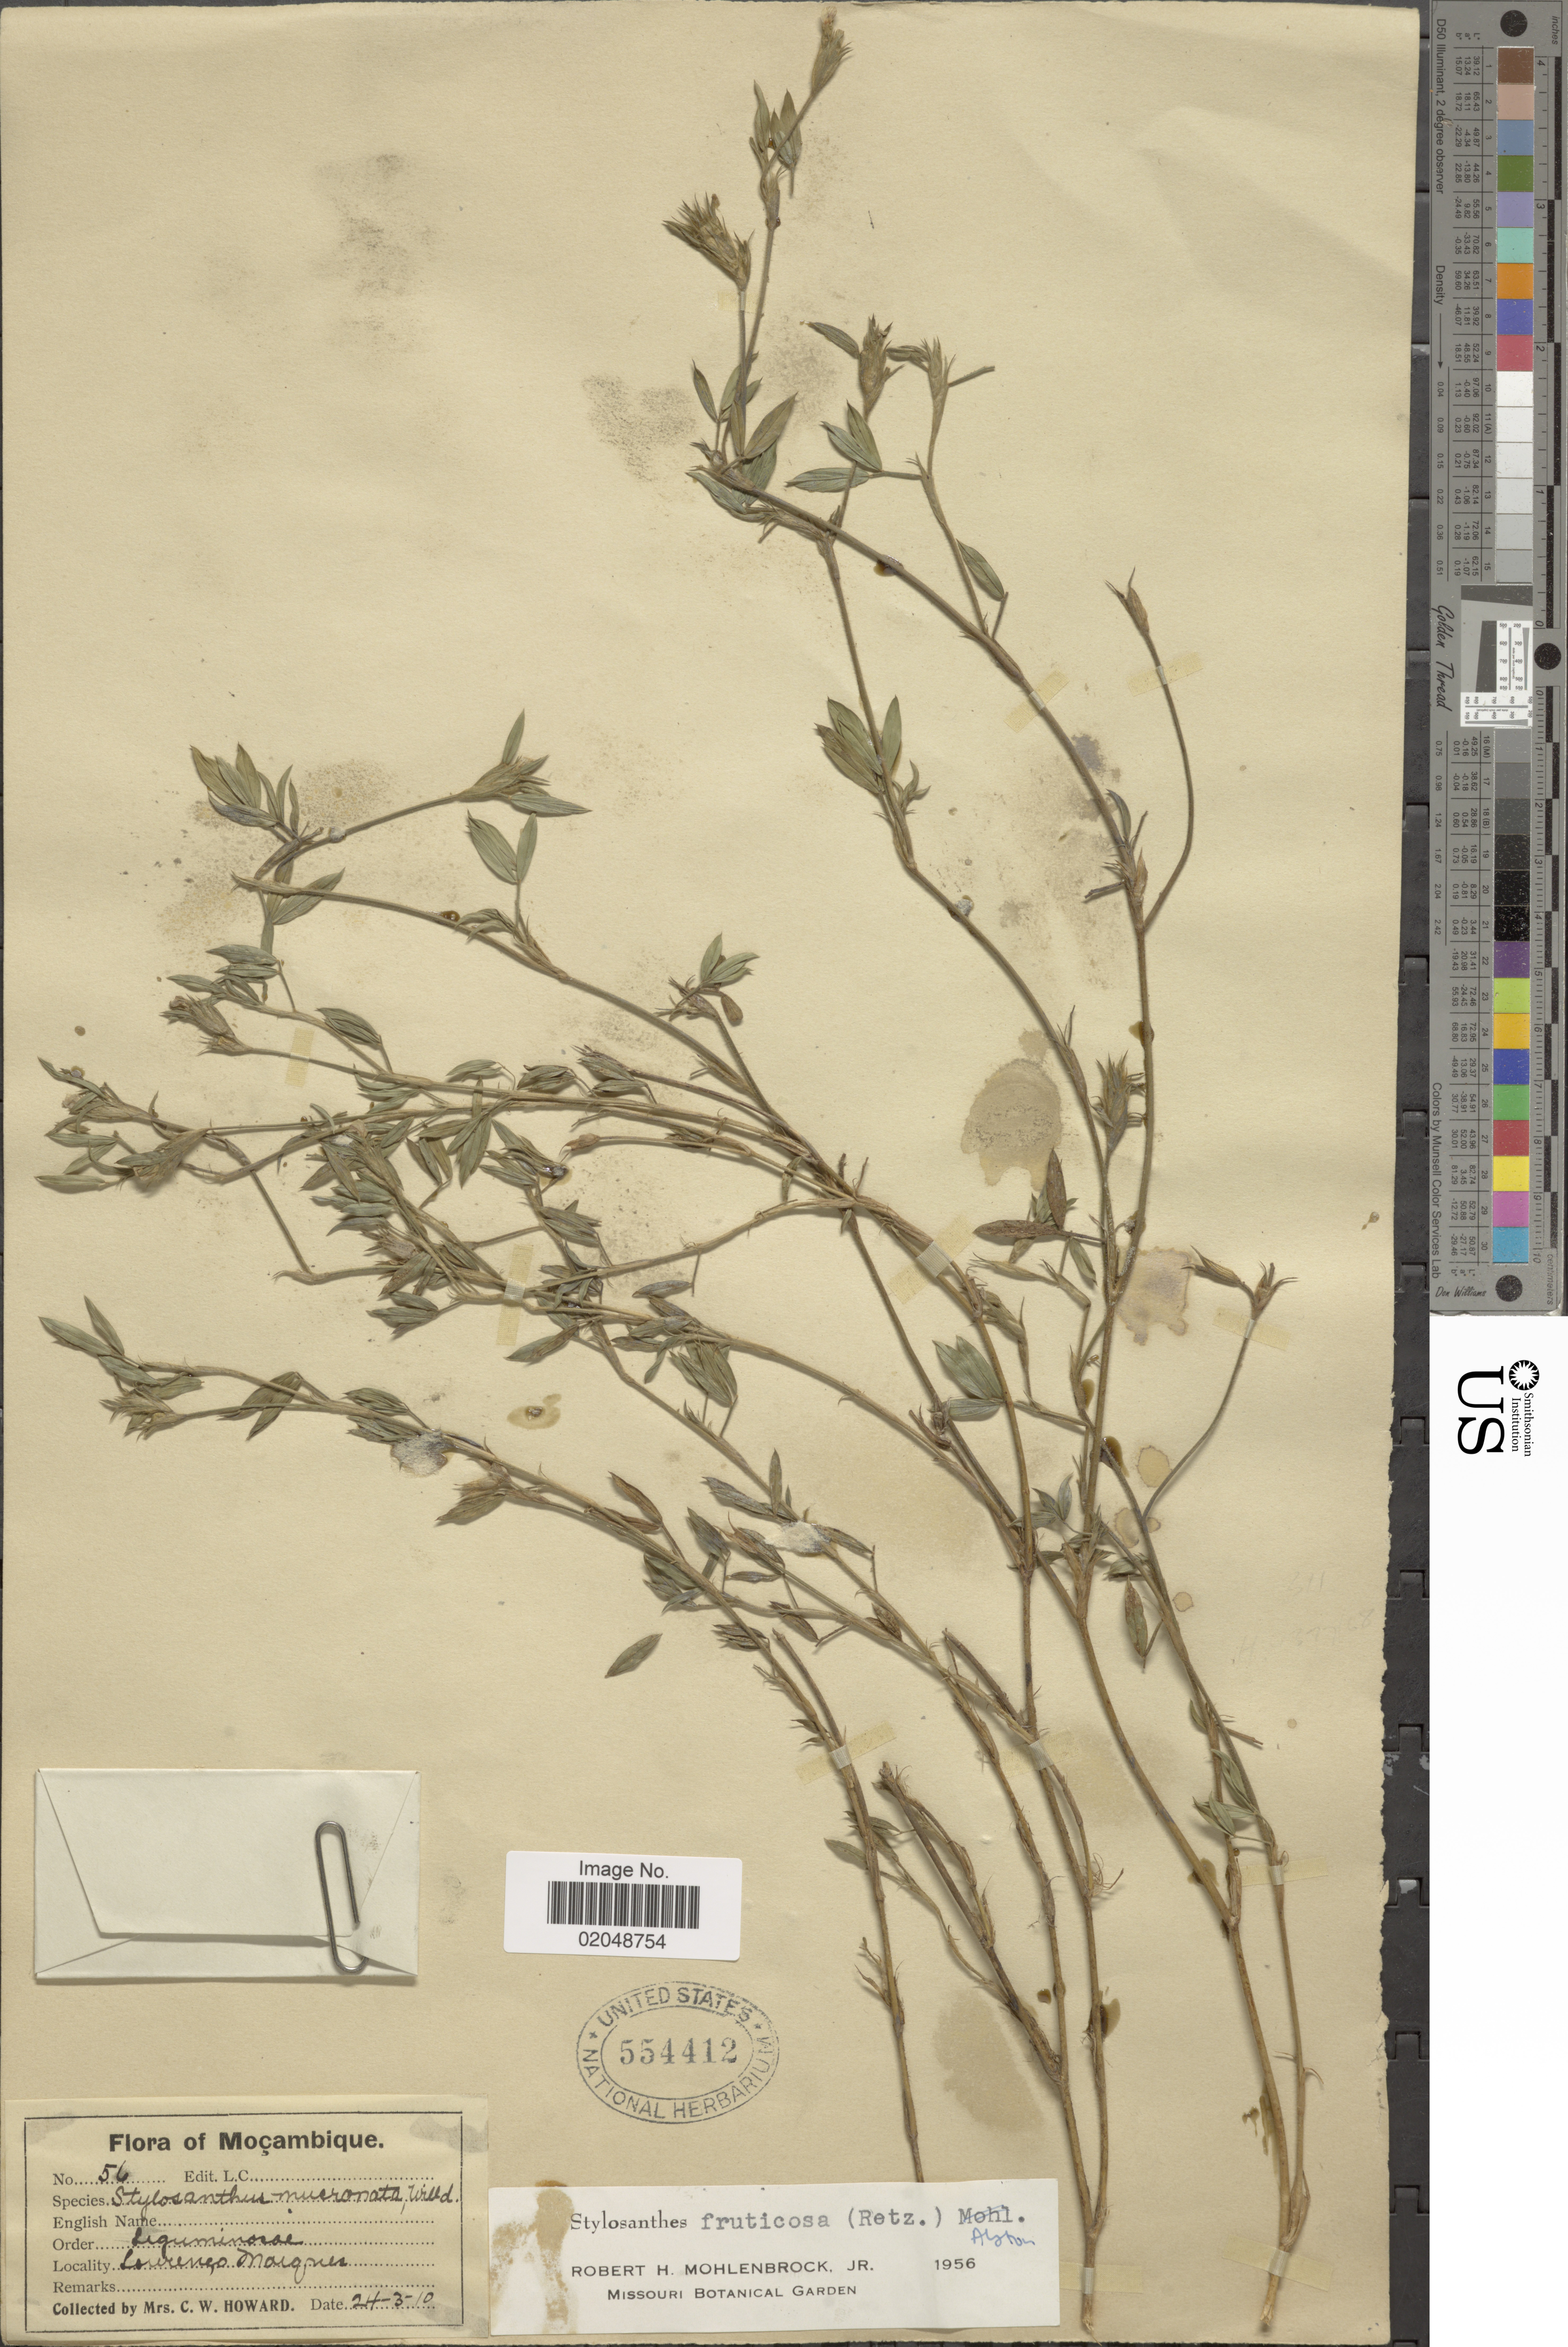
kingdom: Plantae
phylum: Tracheophyta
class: Magnoliopsida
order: Fabales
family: Fabaceae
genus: Stylosanthes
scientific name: Stylosanthes fruticosa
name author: (Retz.) Alston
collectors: C. W. Howard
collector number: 56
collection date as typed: Transcribed d/m/y: 24/3/10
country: Mozambique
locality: Lourenço, Marques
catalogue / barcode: US 554412